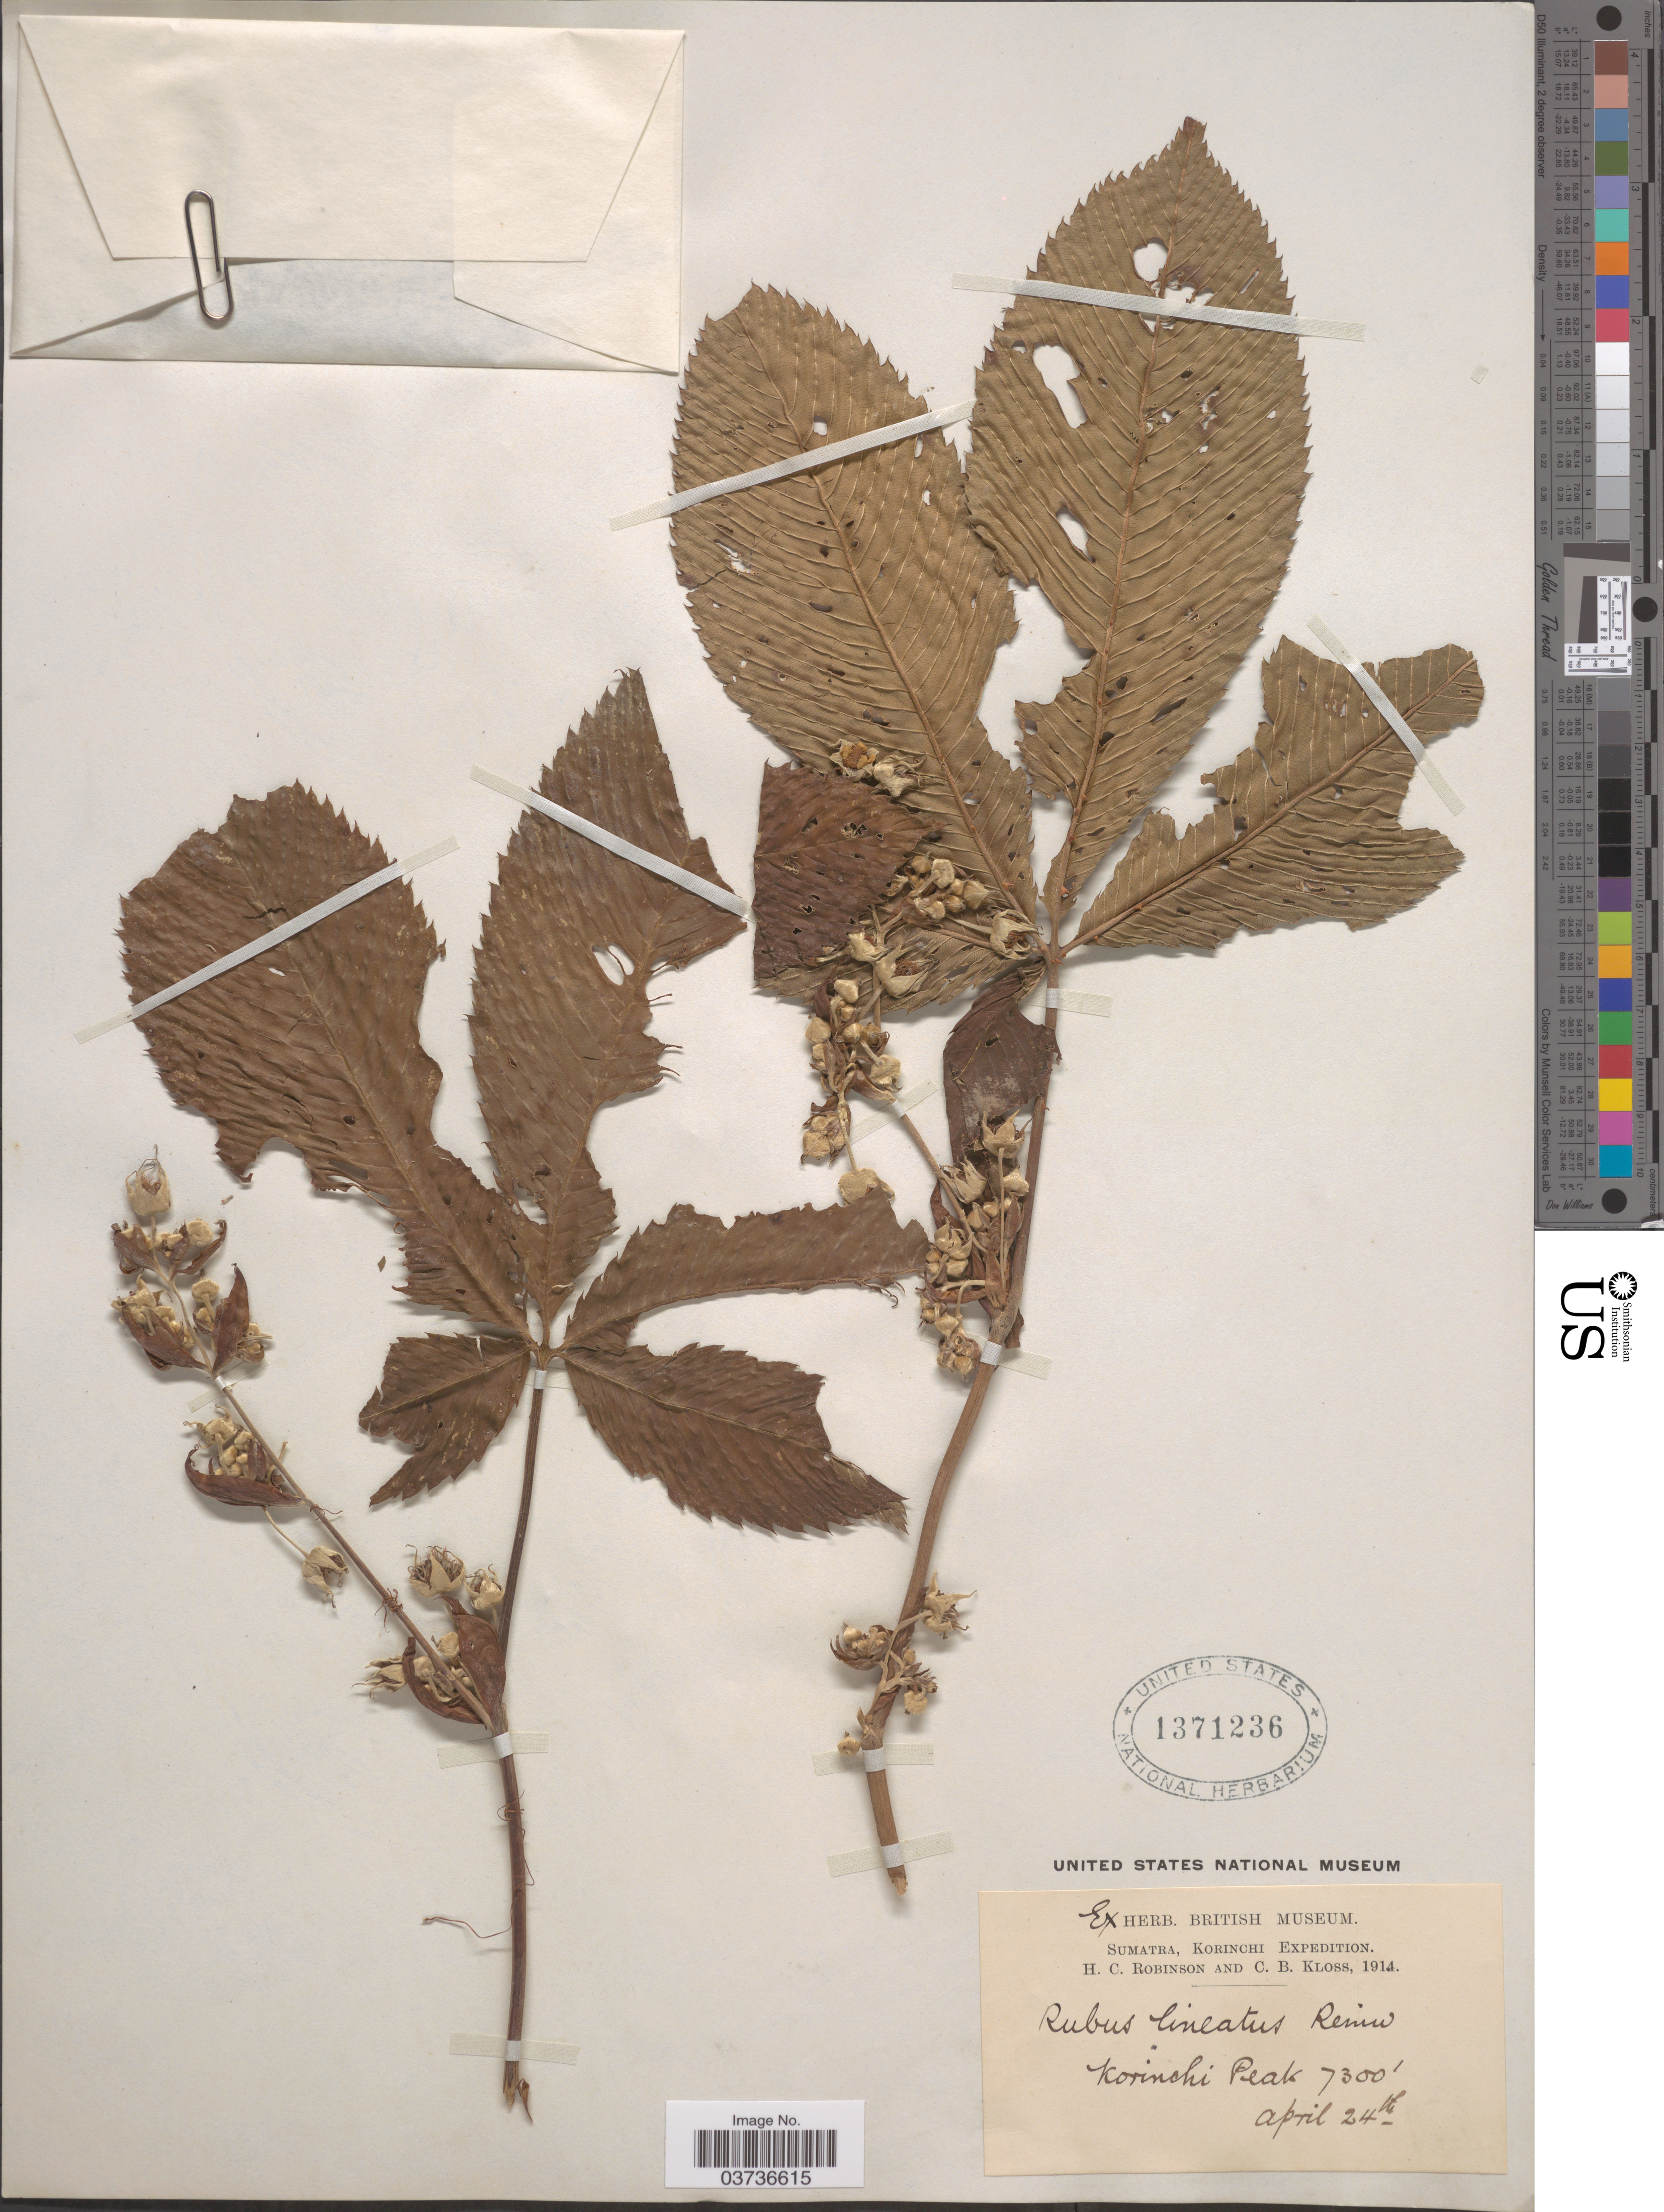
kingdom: Plantae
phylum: Tracheophyta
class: Magnoliopsida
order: Rosales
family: Rosaceae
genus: Rubus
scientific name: Rubus lineatus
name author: Reinw.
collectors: H. C. Robinson & C. Kloss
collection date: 1914-04-24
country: Indonesia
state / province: Sumatra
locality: Korinchi Peak.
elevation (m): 2225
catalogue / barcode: US 1371236